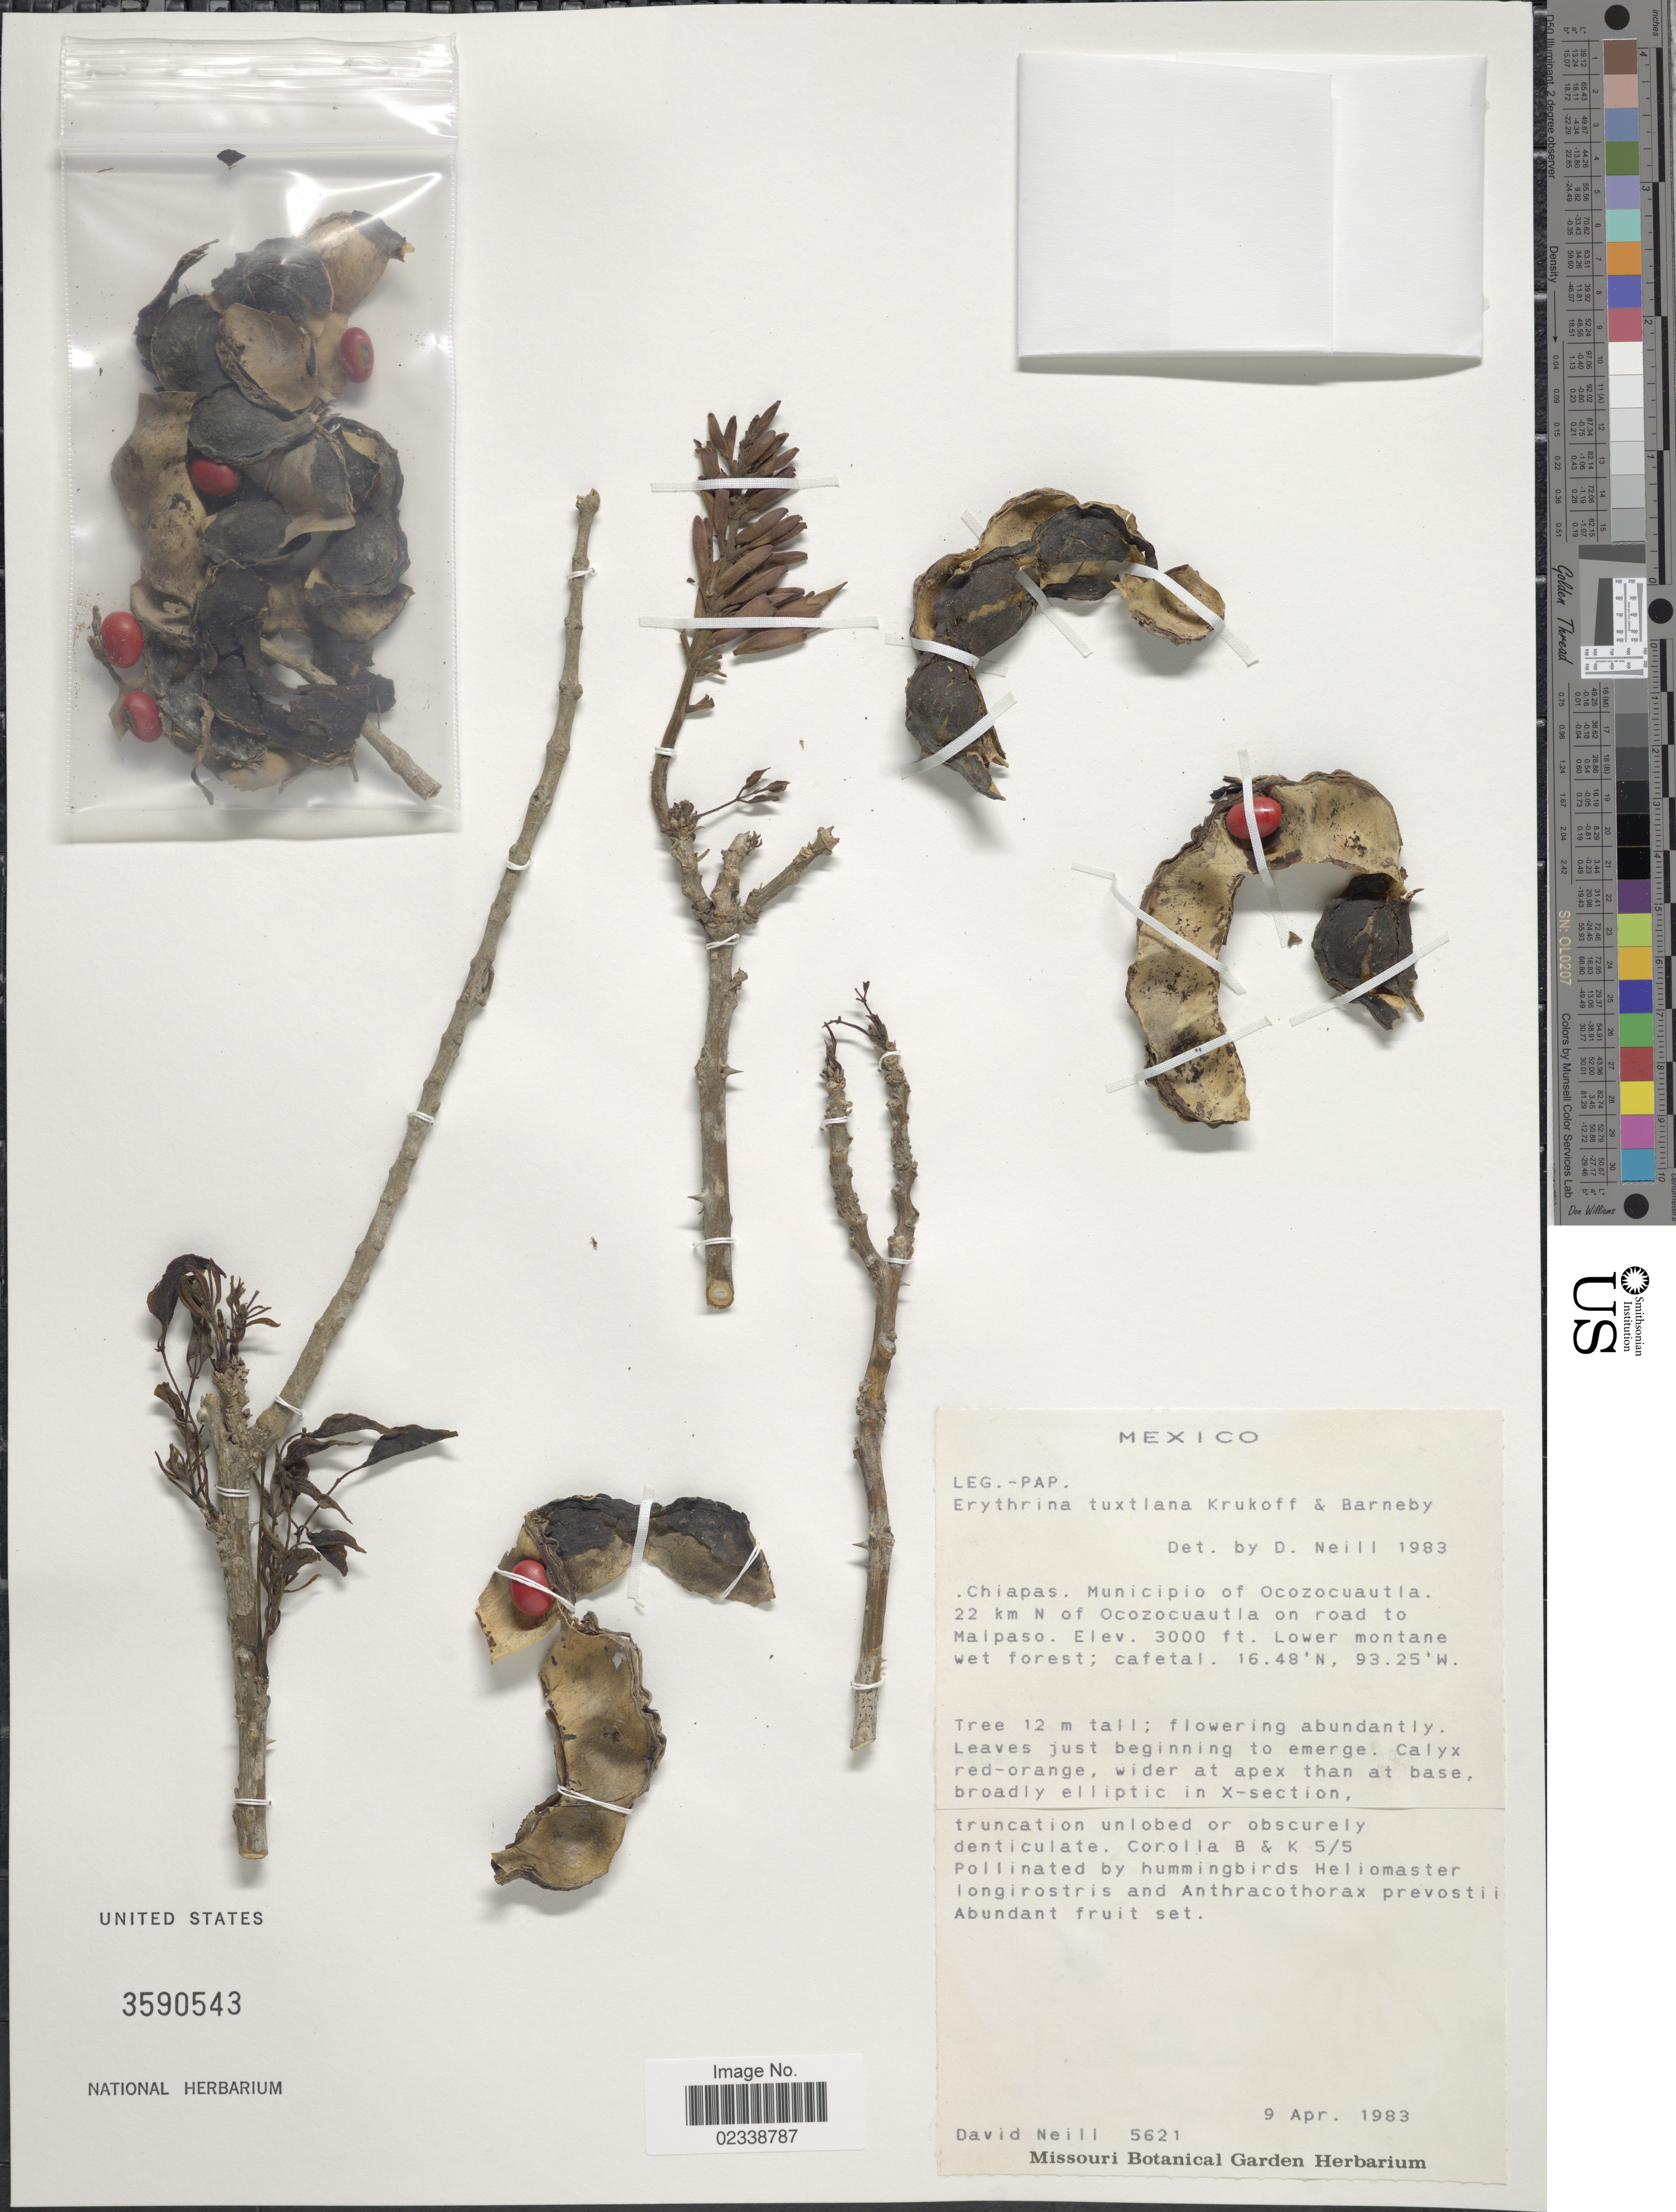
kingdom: Plantae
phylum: Tracheophyta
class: Magnoliopsida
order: Fabales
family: Fabaceae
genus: Erythrina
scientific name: Erythrina tuxtlana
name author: Krukoff & Barneby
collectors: D. Neill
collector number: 5621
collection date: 1983-04-09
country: Mexico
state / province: Chiapas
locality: Municipio of Ocozocuautla, 22 km N of Ocozocuautla on road to Malpaso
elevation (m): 914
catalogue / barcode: US 3590543